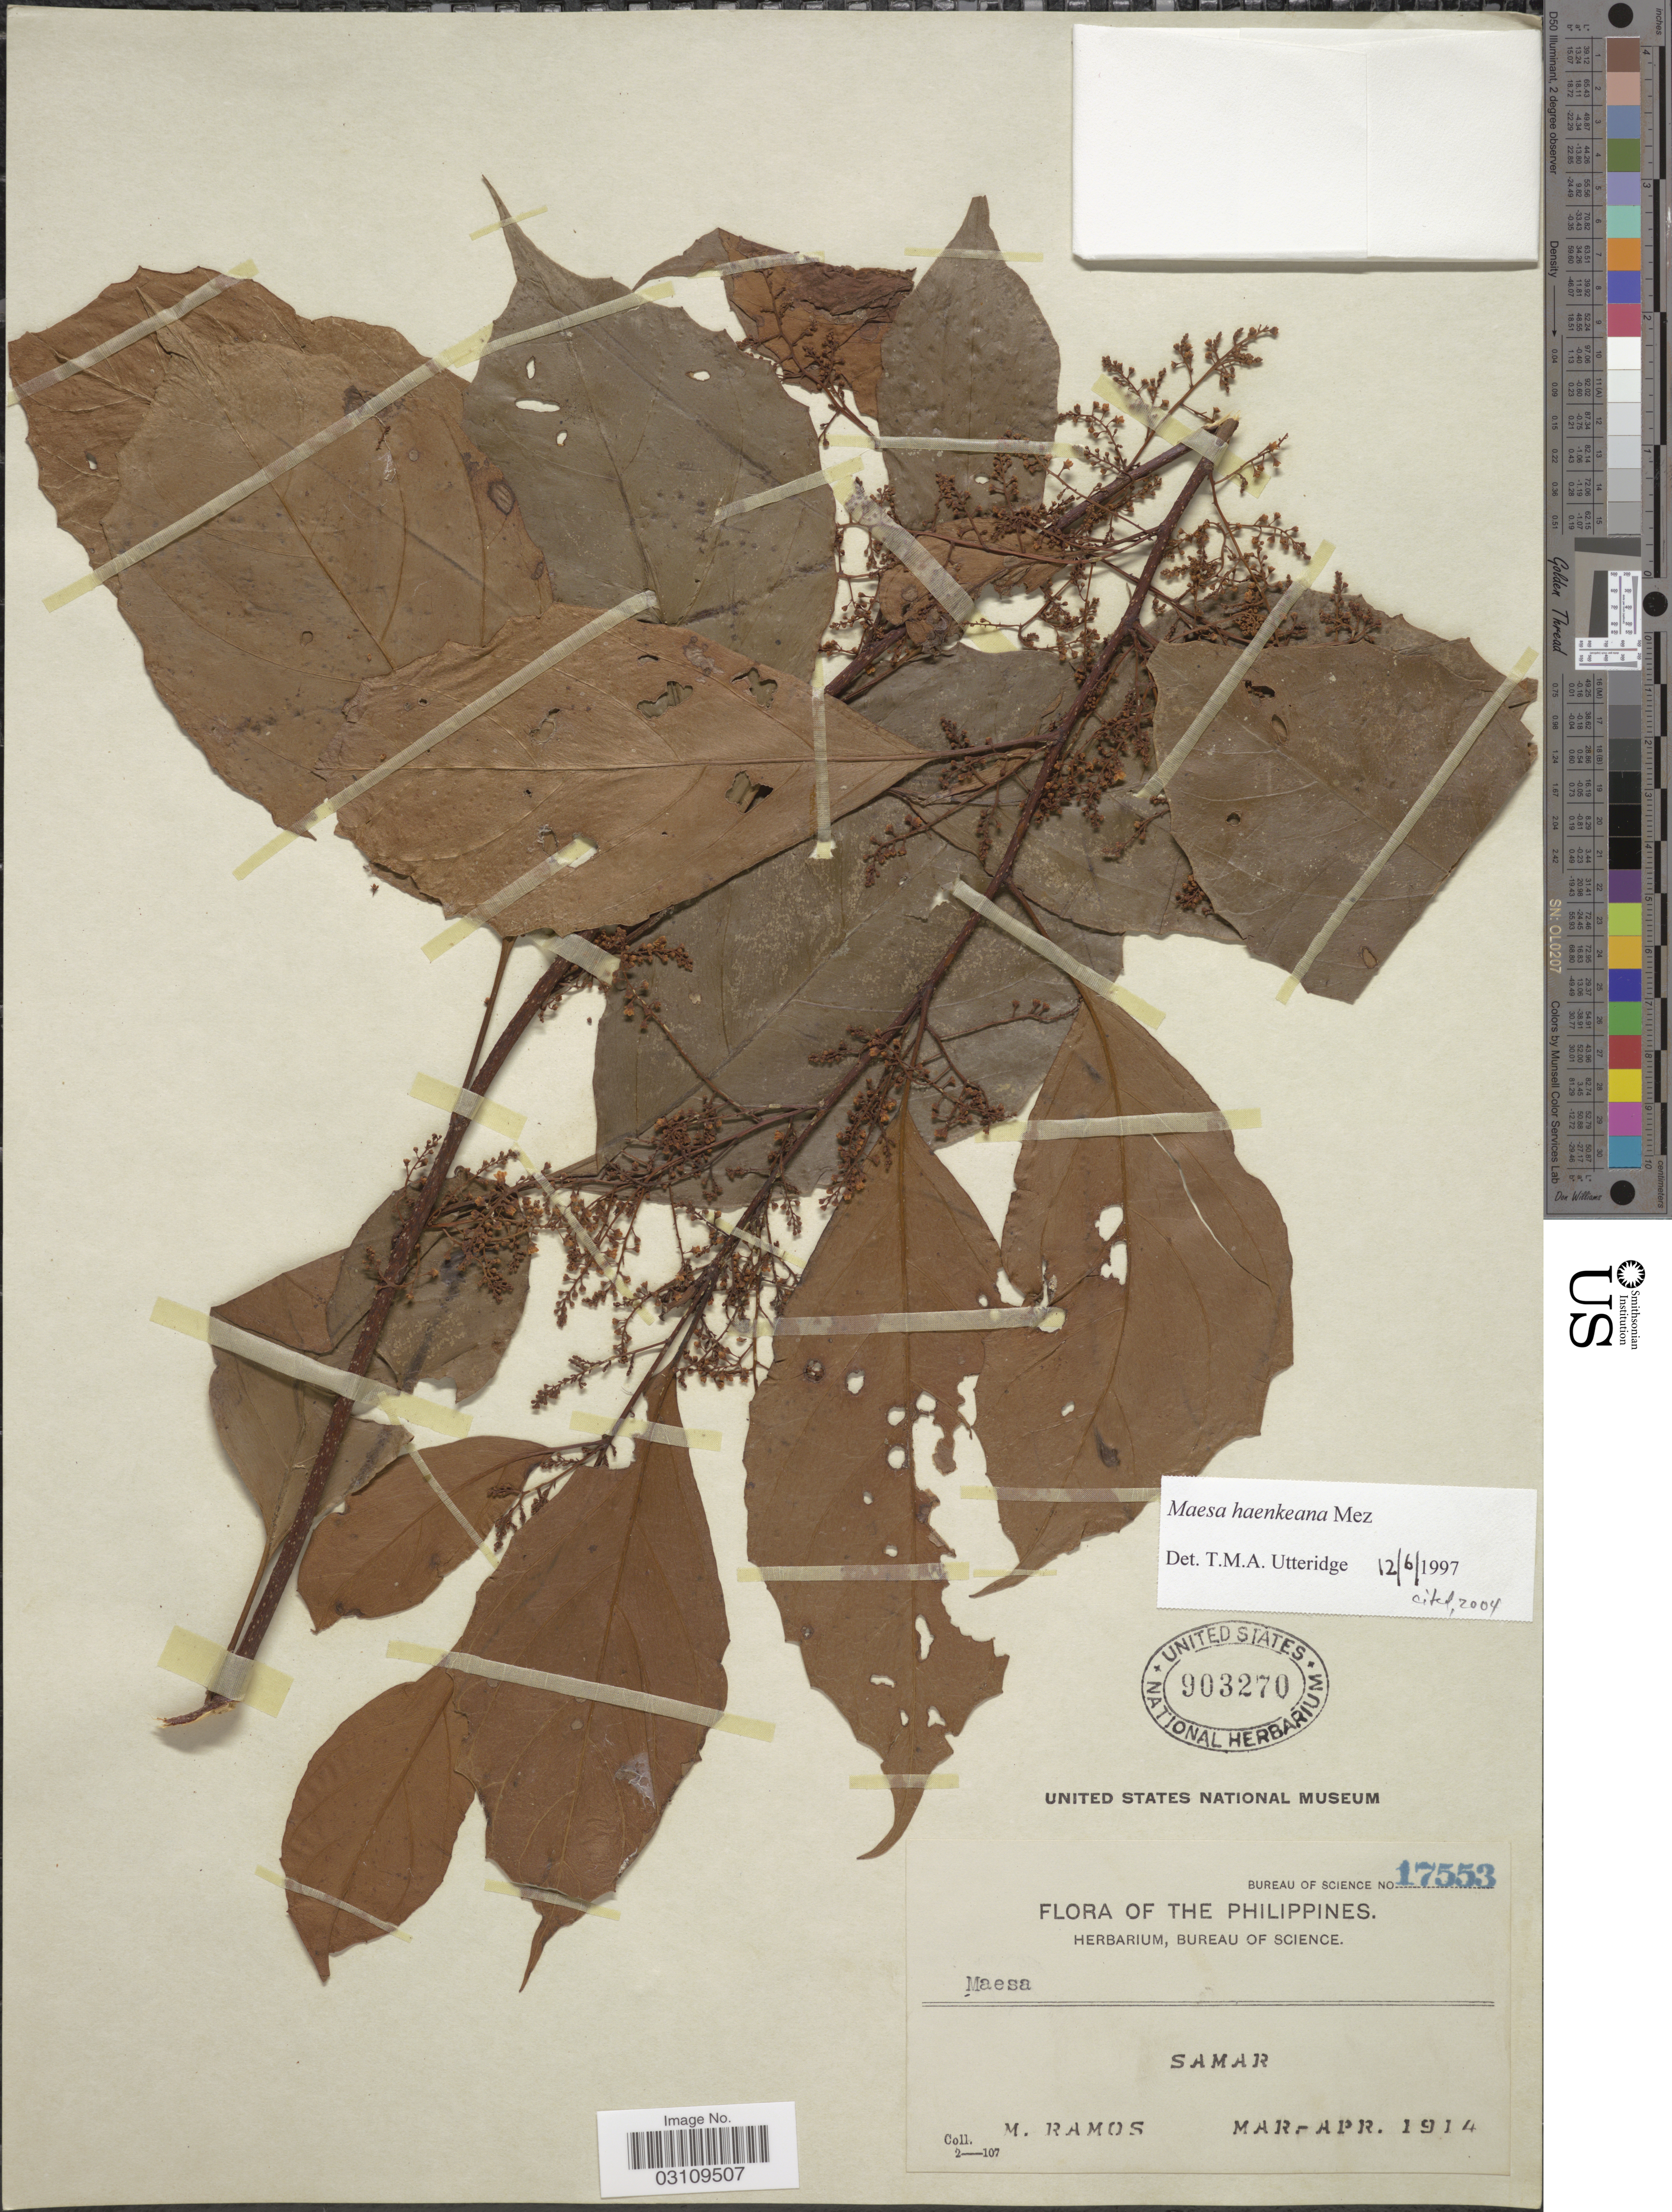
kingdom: Plantae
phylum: Tracheophyta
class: Magnoliopsida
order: Ericales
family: Primulaceae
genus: Maesa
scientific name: Maesa haenkeana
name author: Mez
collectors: M. Ramos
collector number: Bureau of Science 17553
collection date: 1914-03/1914-04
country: Philippines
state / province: Eastern Visayas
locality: Samar.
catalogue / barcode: US 903270